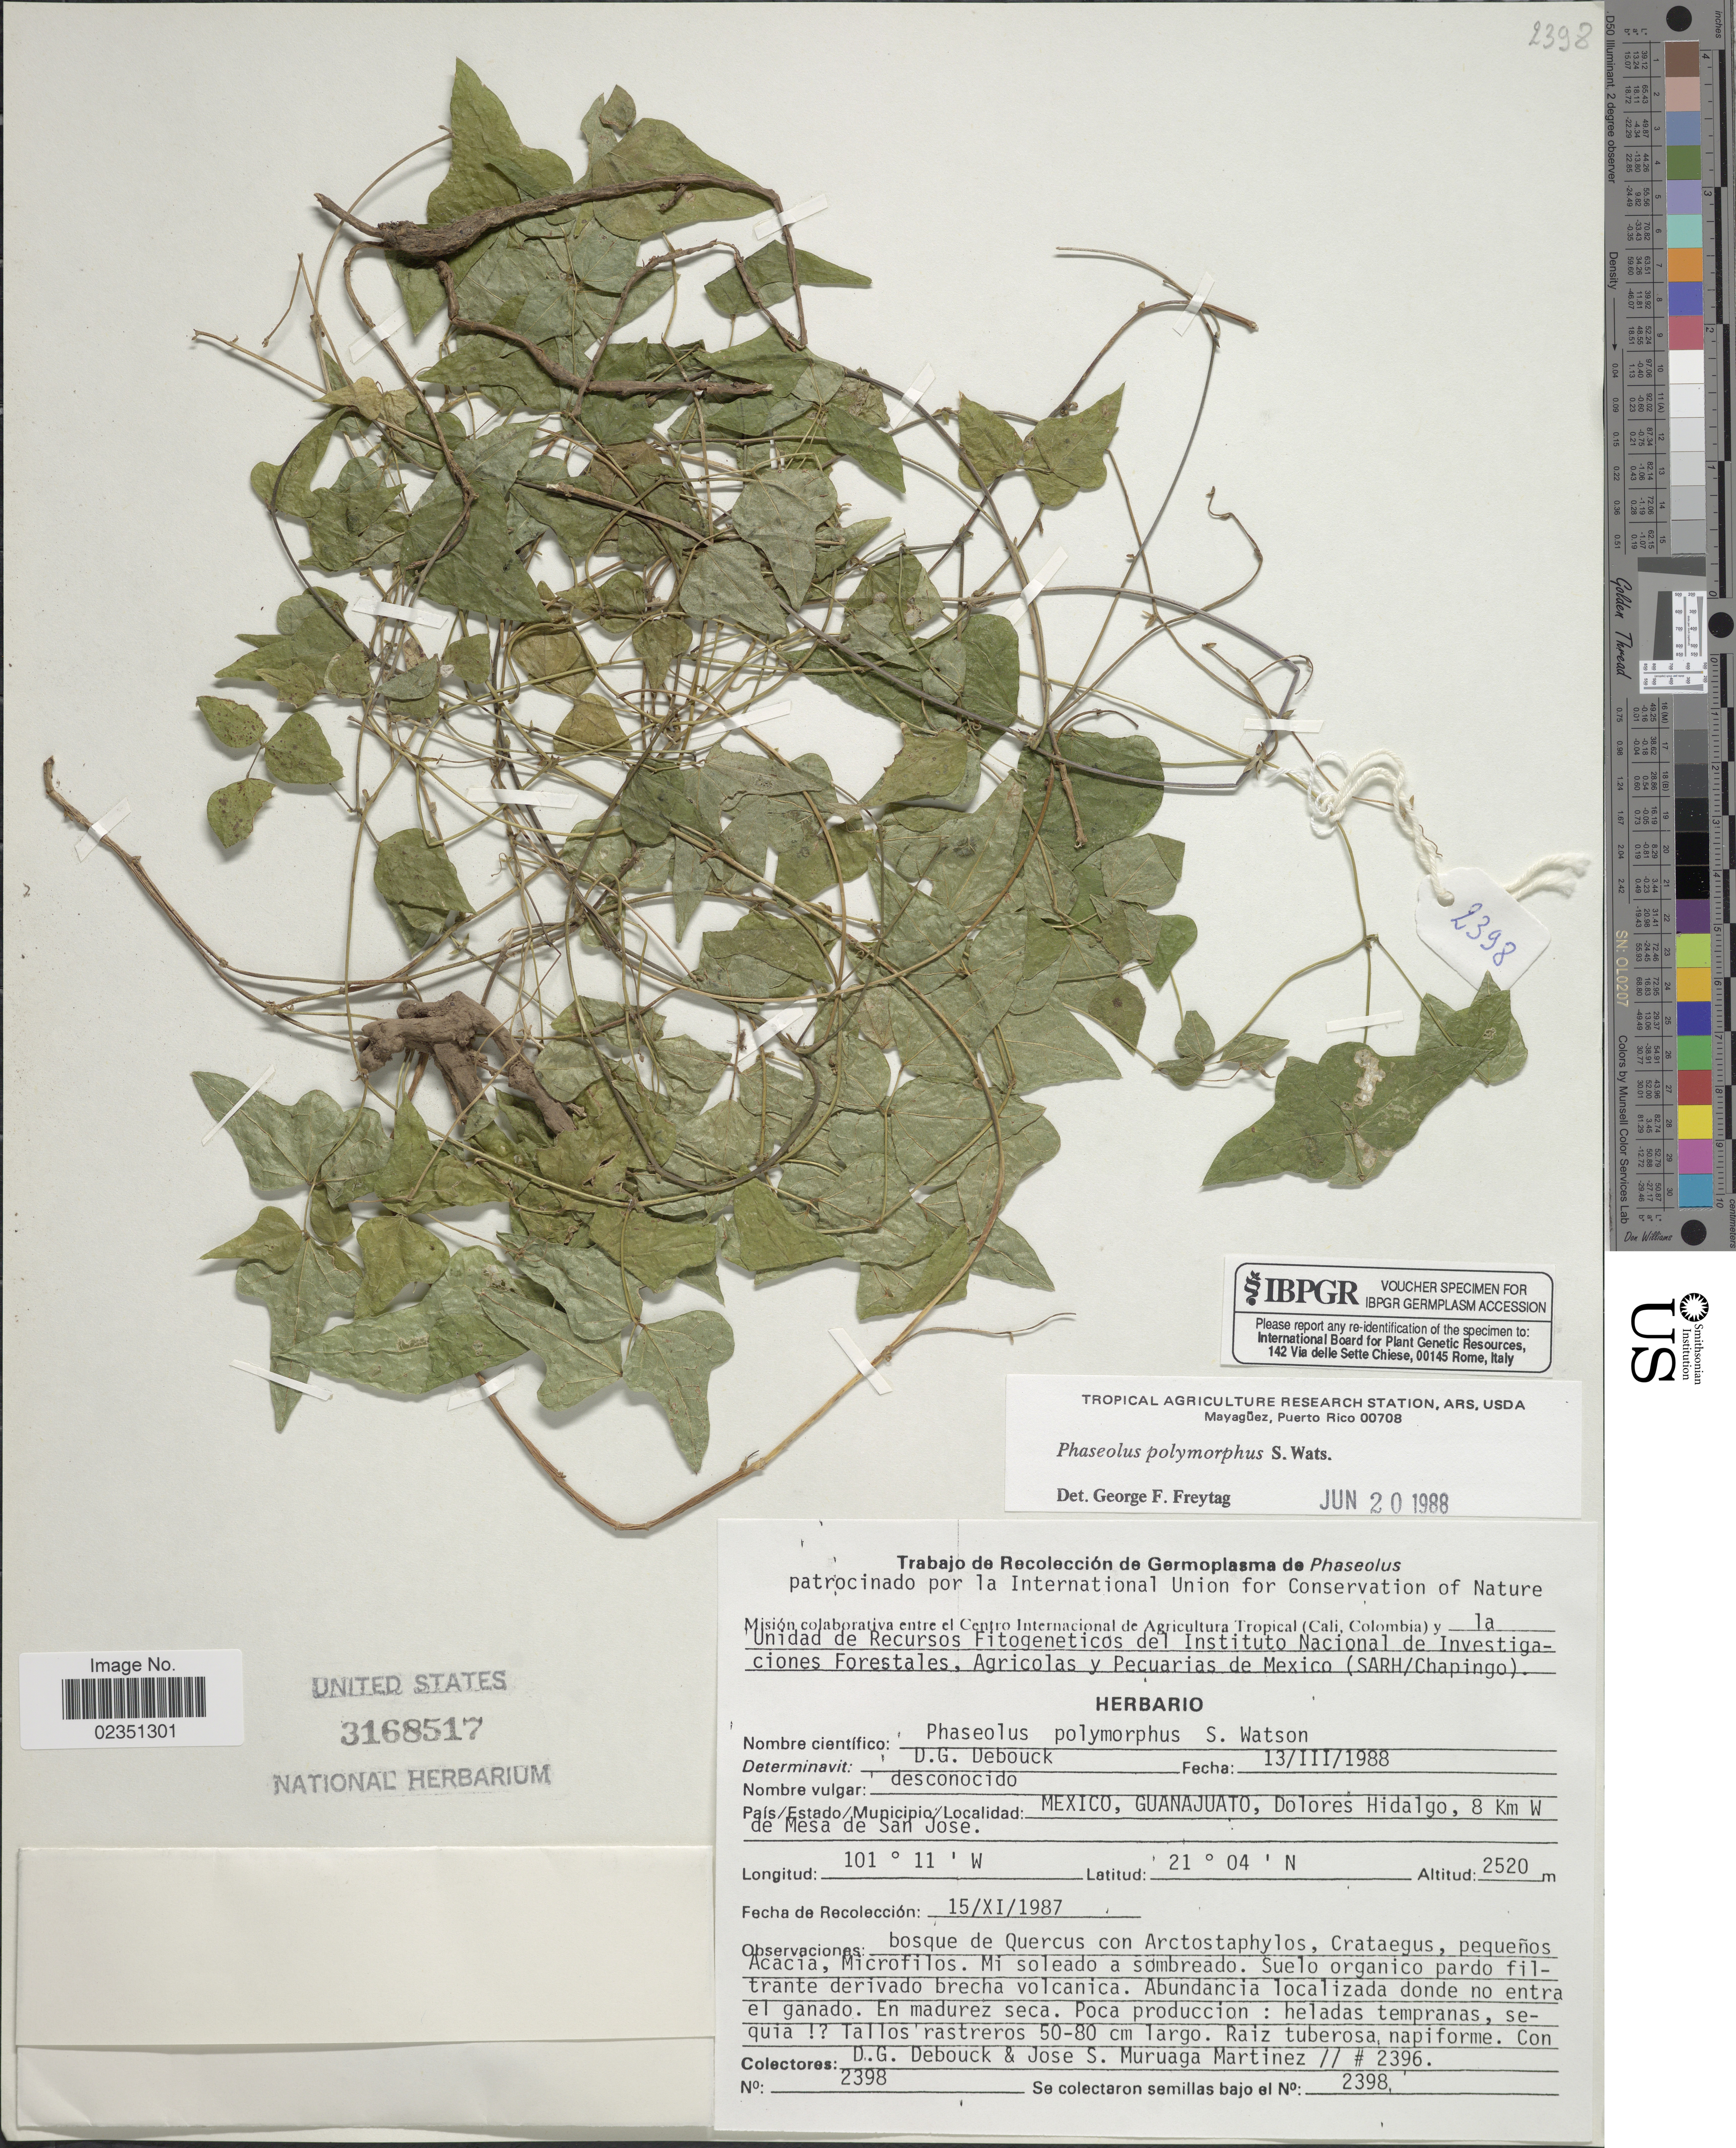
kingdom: Plantae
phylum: Tracheophyta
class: Magnoliopsida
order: Fabales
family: Fabaceae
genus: Phaseolus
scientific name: Phaseolus polymorphus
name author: S. Watson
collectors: D. Debouck & J. Muruaga Martinez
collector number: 2398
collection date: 1987-11-15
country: Mexico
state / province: Guanajuato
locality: Dolores Hidalgo, 8 Km W de Mesa de San Jose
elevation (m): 2520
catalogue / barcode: US 3168517